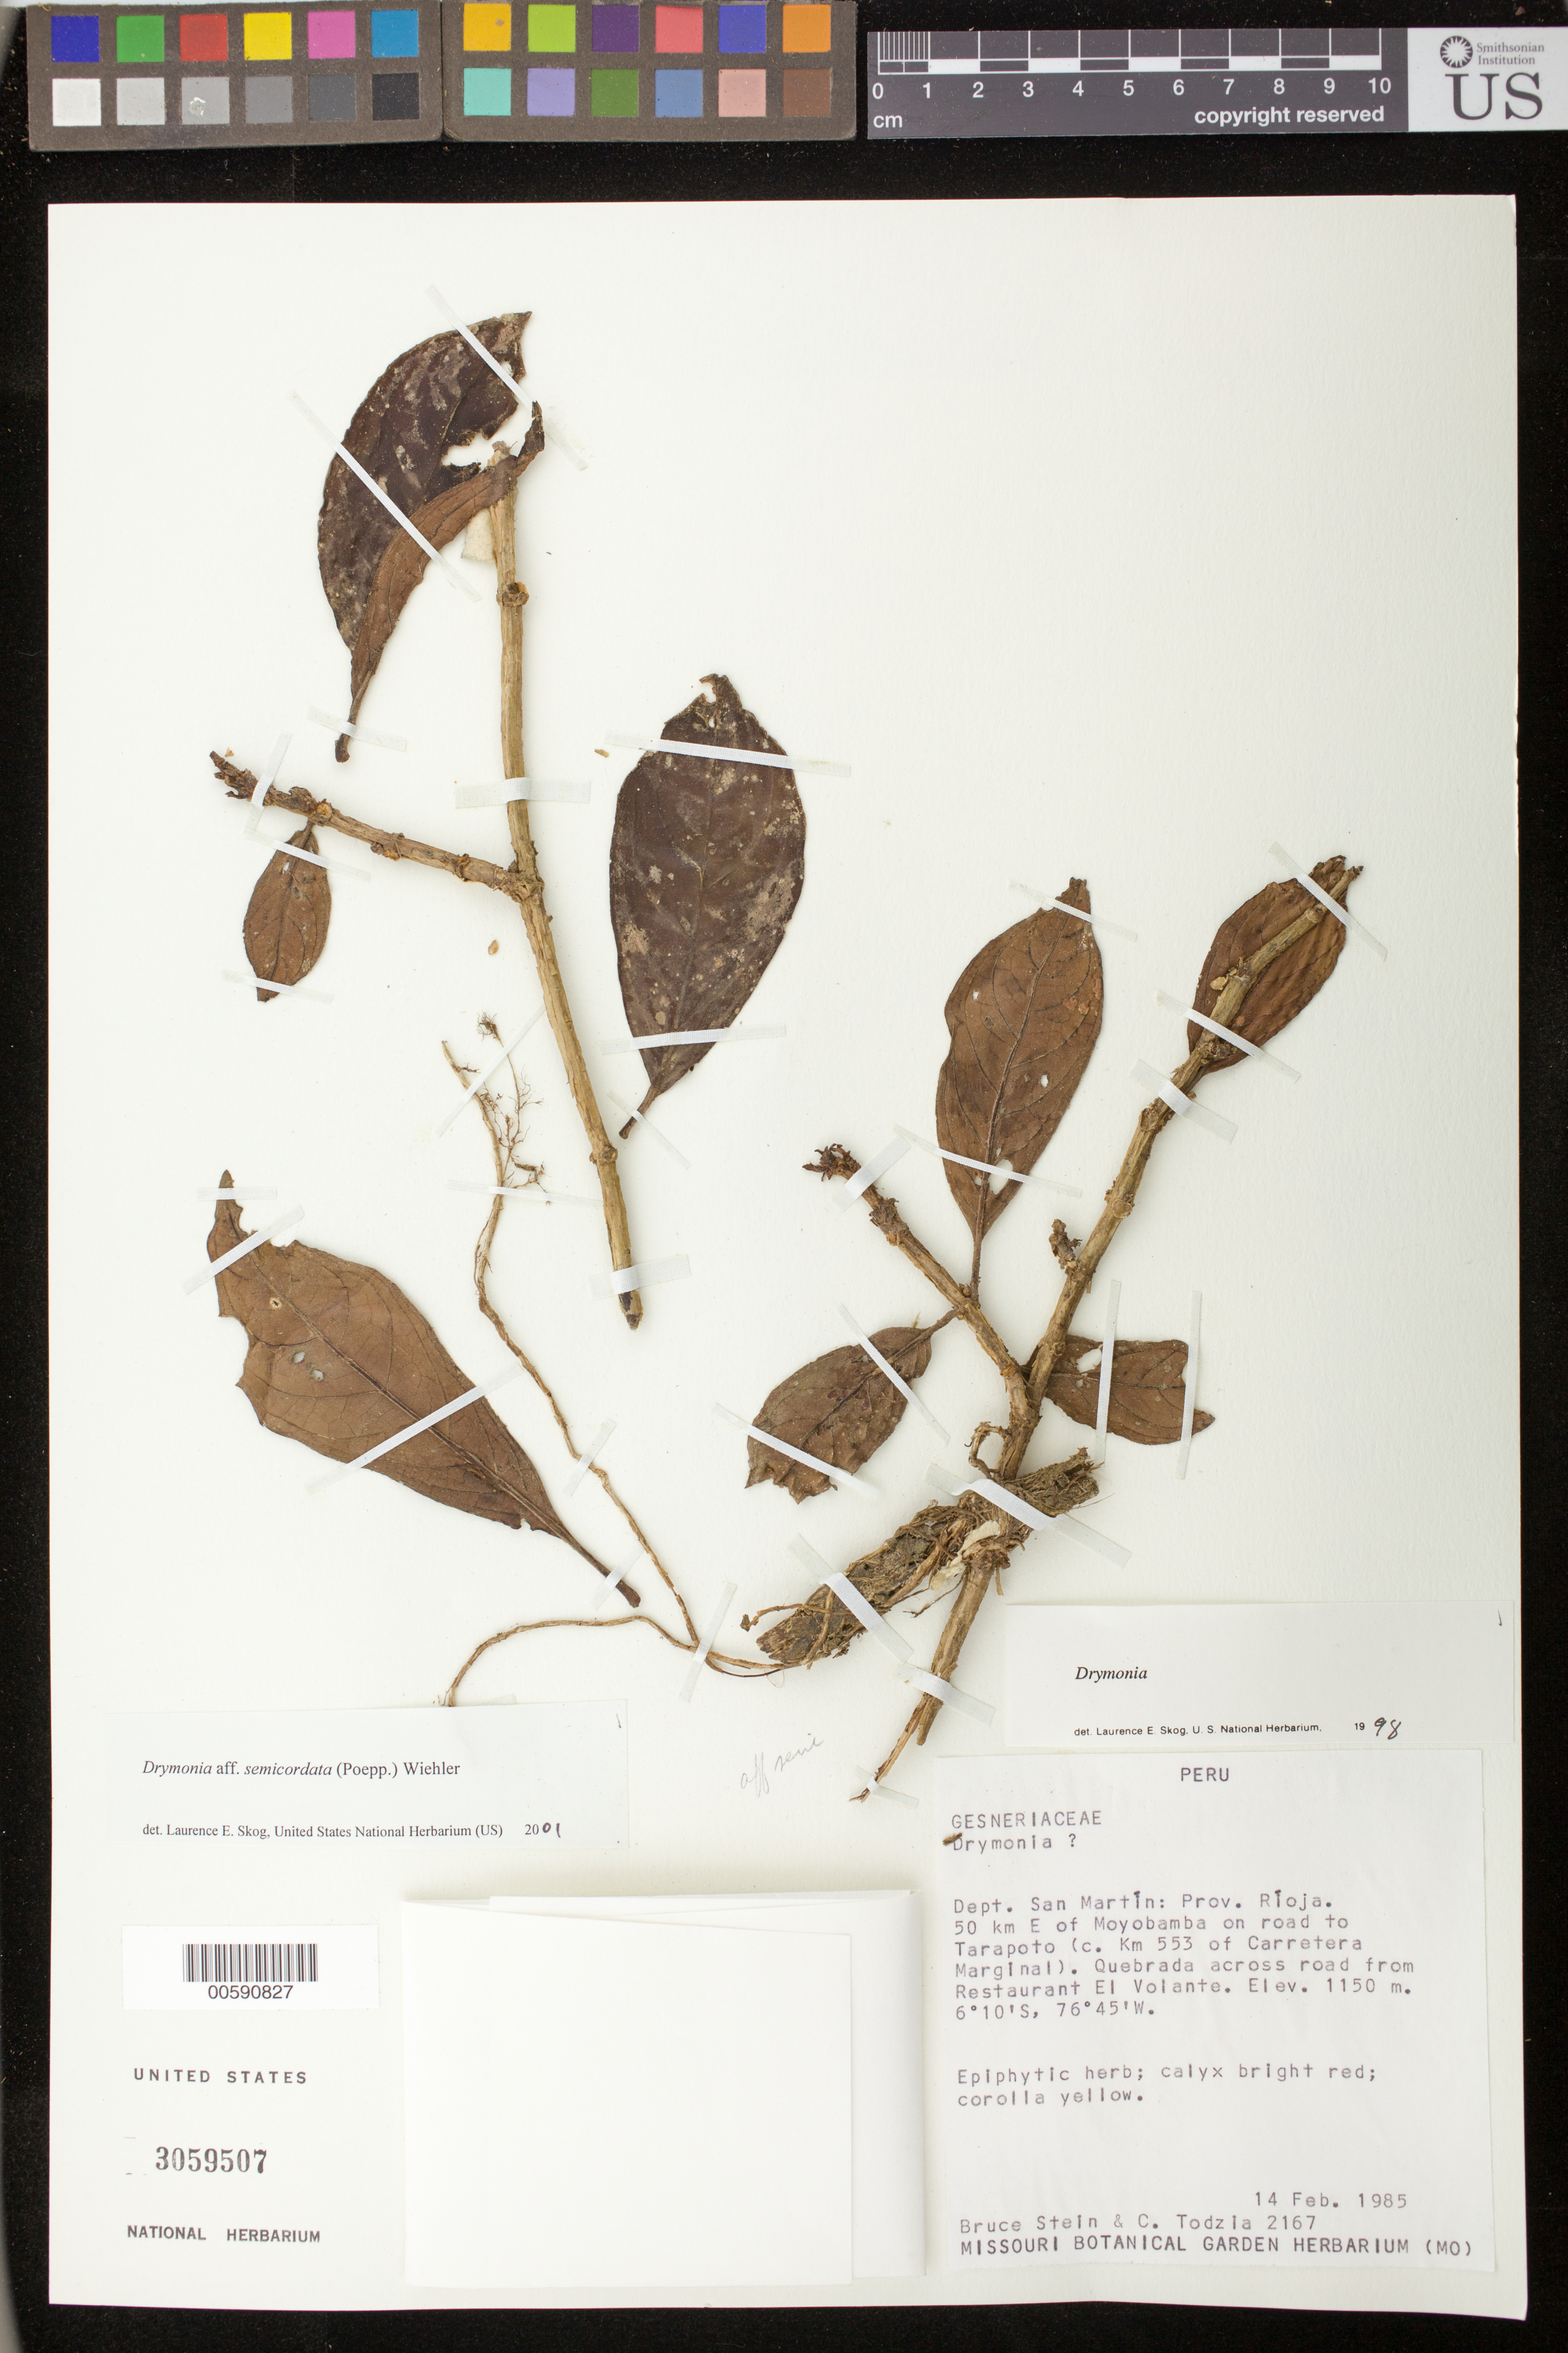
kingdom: Plantae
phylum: Tracheophyta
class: Magnoliopsida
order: Lamiales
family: Gesneriaceae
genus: Drymonia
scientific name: Drymonia semicordata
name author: (Poepp.) Wiehler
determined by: Skog, Laurence E.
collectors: B. A. Stein & C. A. Todzia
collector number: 2167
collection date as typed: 14 Feb 1985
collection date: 1985-02-14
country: Peru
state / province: San Martín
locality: Prov. Ríoja; 50 km E of Moyobamba on road to Tarapoto (c. Km 553 of Carretera Marginal); quebrada across road from Restaurant El Volante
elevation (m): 1150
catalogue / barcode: US 3059507